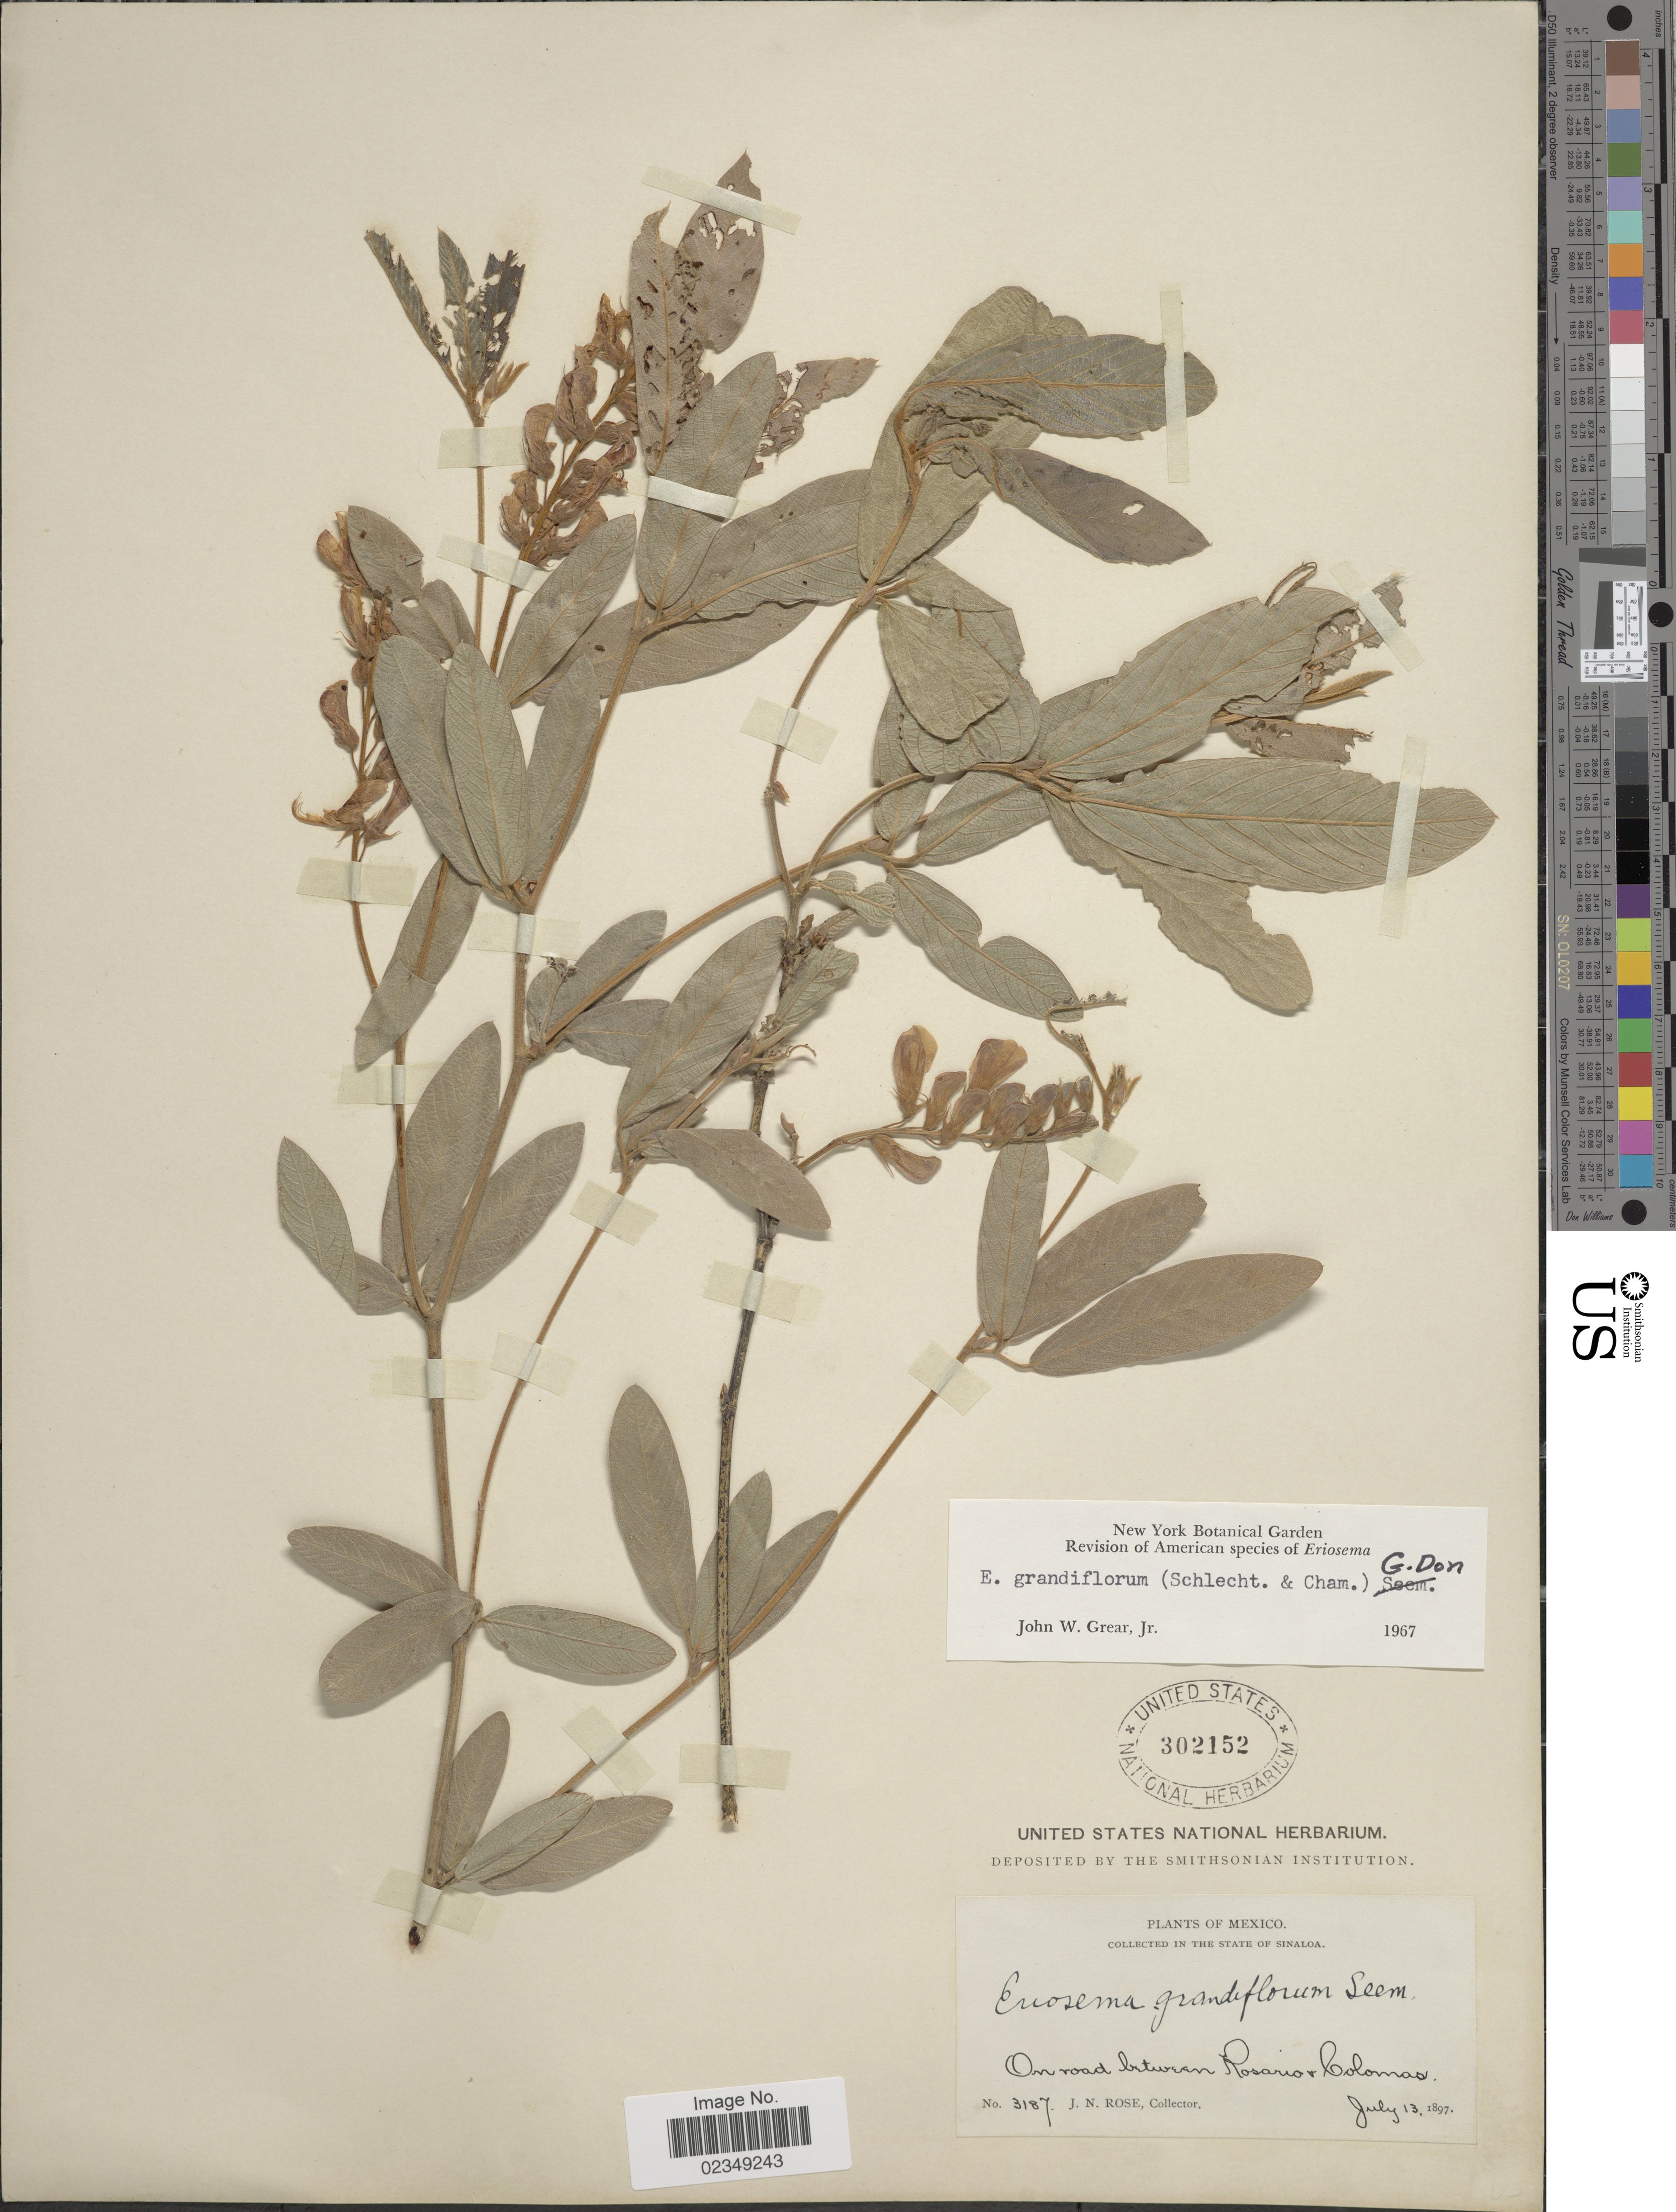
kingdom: Plantae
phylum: Tracheophyta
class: Magnoliopsida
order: Fabales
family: Fabaceae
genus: Eriosema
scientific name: Eriosema grandiflorum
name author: (Schltdl. & Cham.) G. Don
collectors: J. N. Rose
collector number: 3187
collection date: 1897-07-13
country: Mexico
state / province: Sinaloa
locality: On road between Rosario + Colomas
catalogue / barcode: US 302152